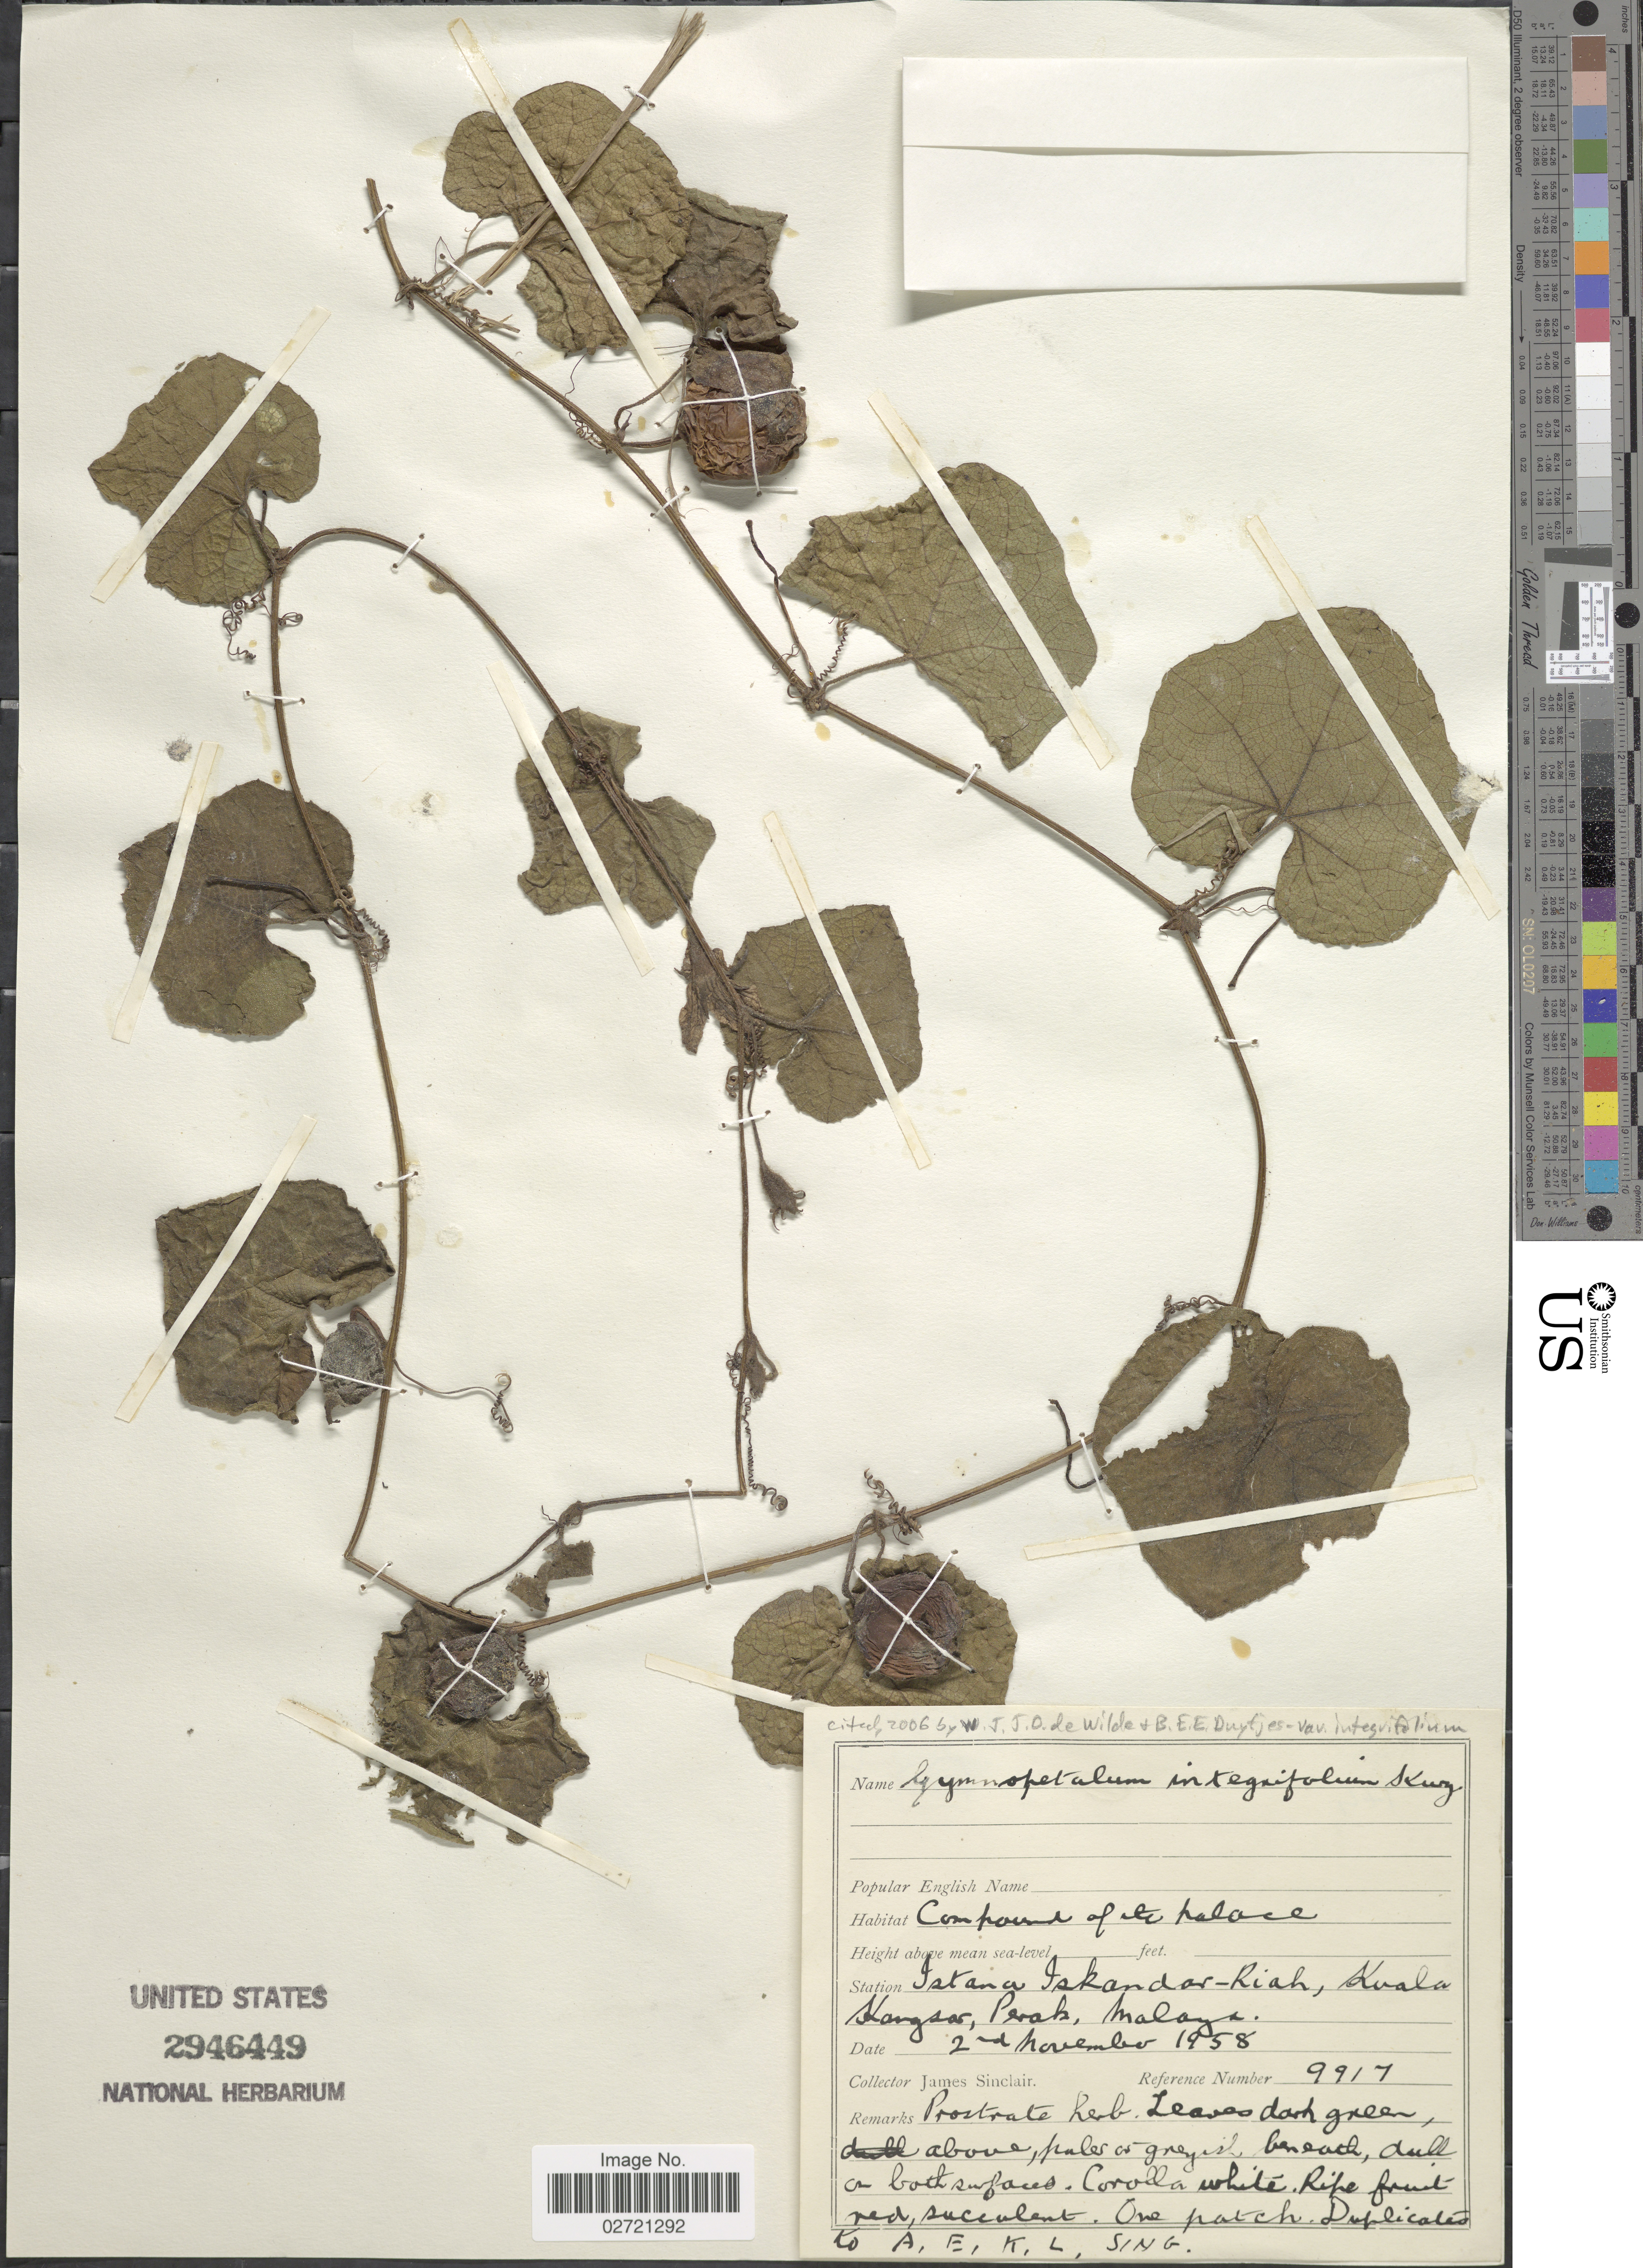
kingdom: Plantae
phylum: Tracheophyta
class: Magnoliopsida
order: Cucurbitales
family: Cucurbitaceae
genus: Trichosanthes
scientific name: Trichosanthes scabra var. scabra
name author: Lour.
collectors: J. Sinclair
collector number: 9917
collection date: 1958-11-02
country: Malaysia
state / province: Perak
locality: Istana Iskandar-Riah, Kuala Kangsor, Malaya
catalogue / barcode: US 2946449